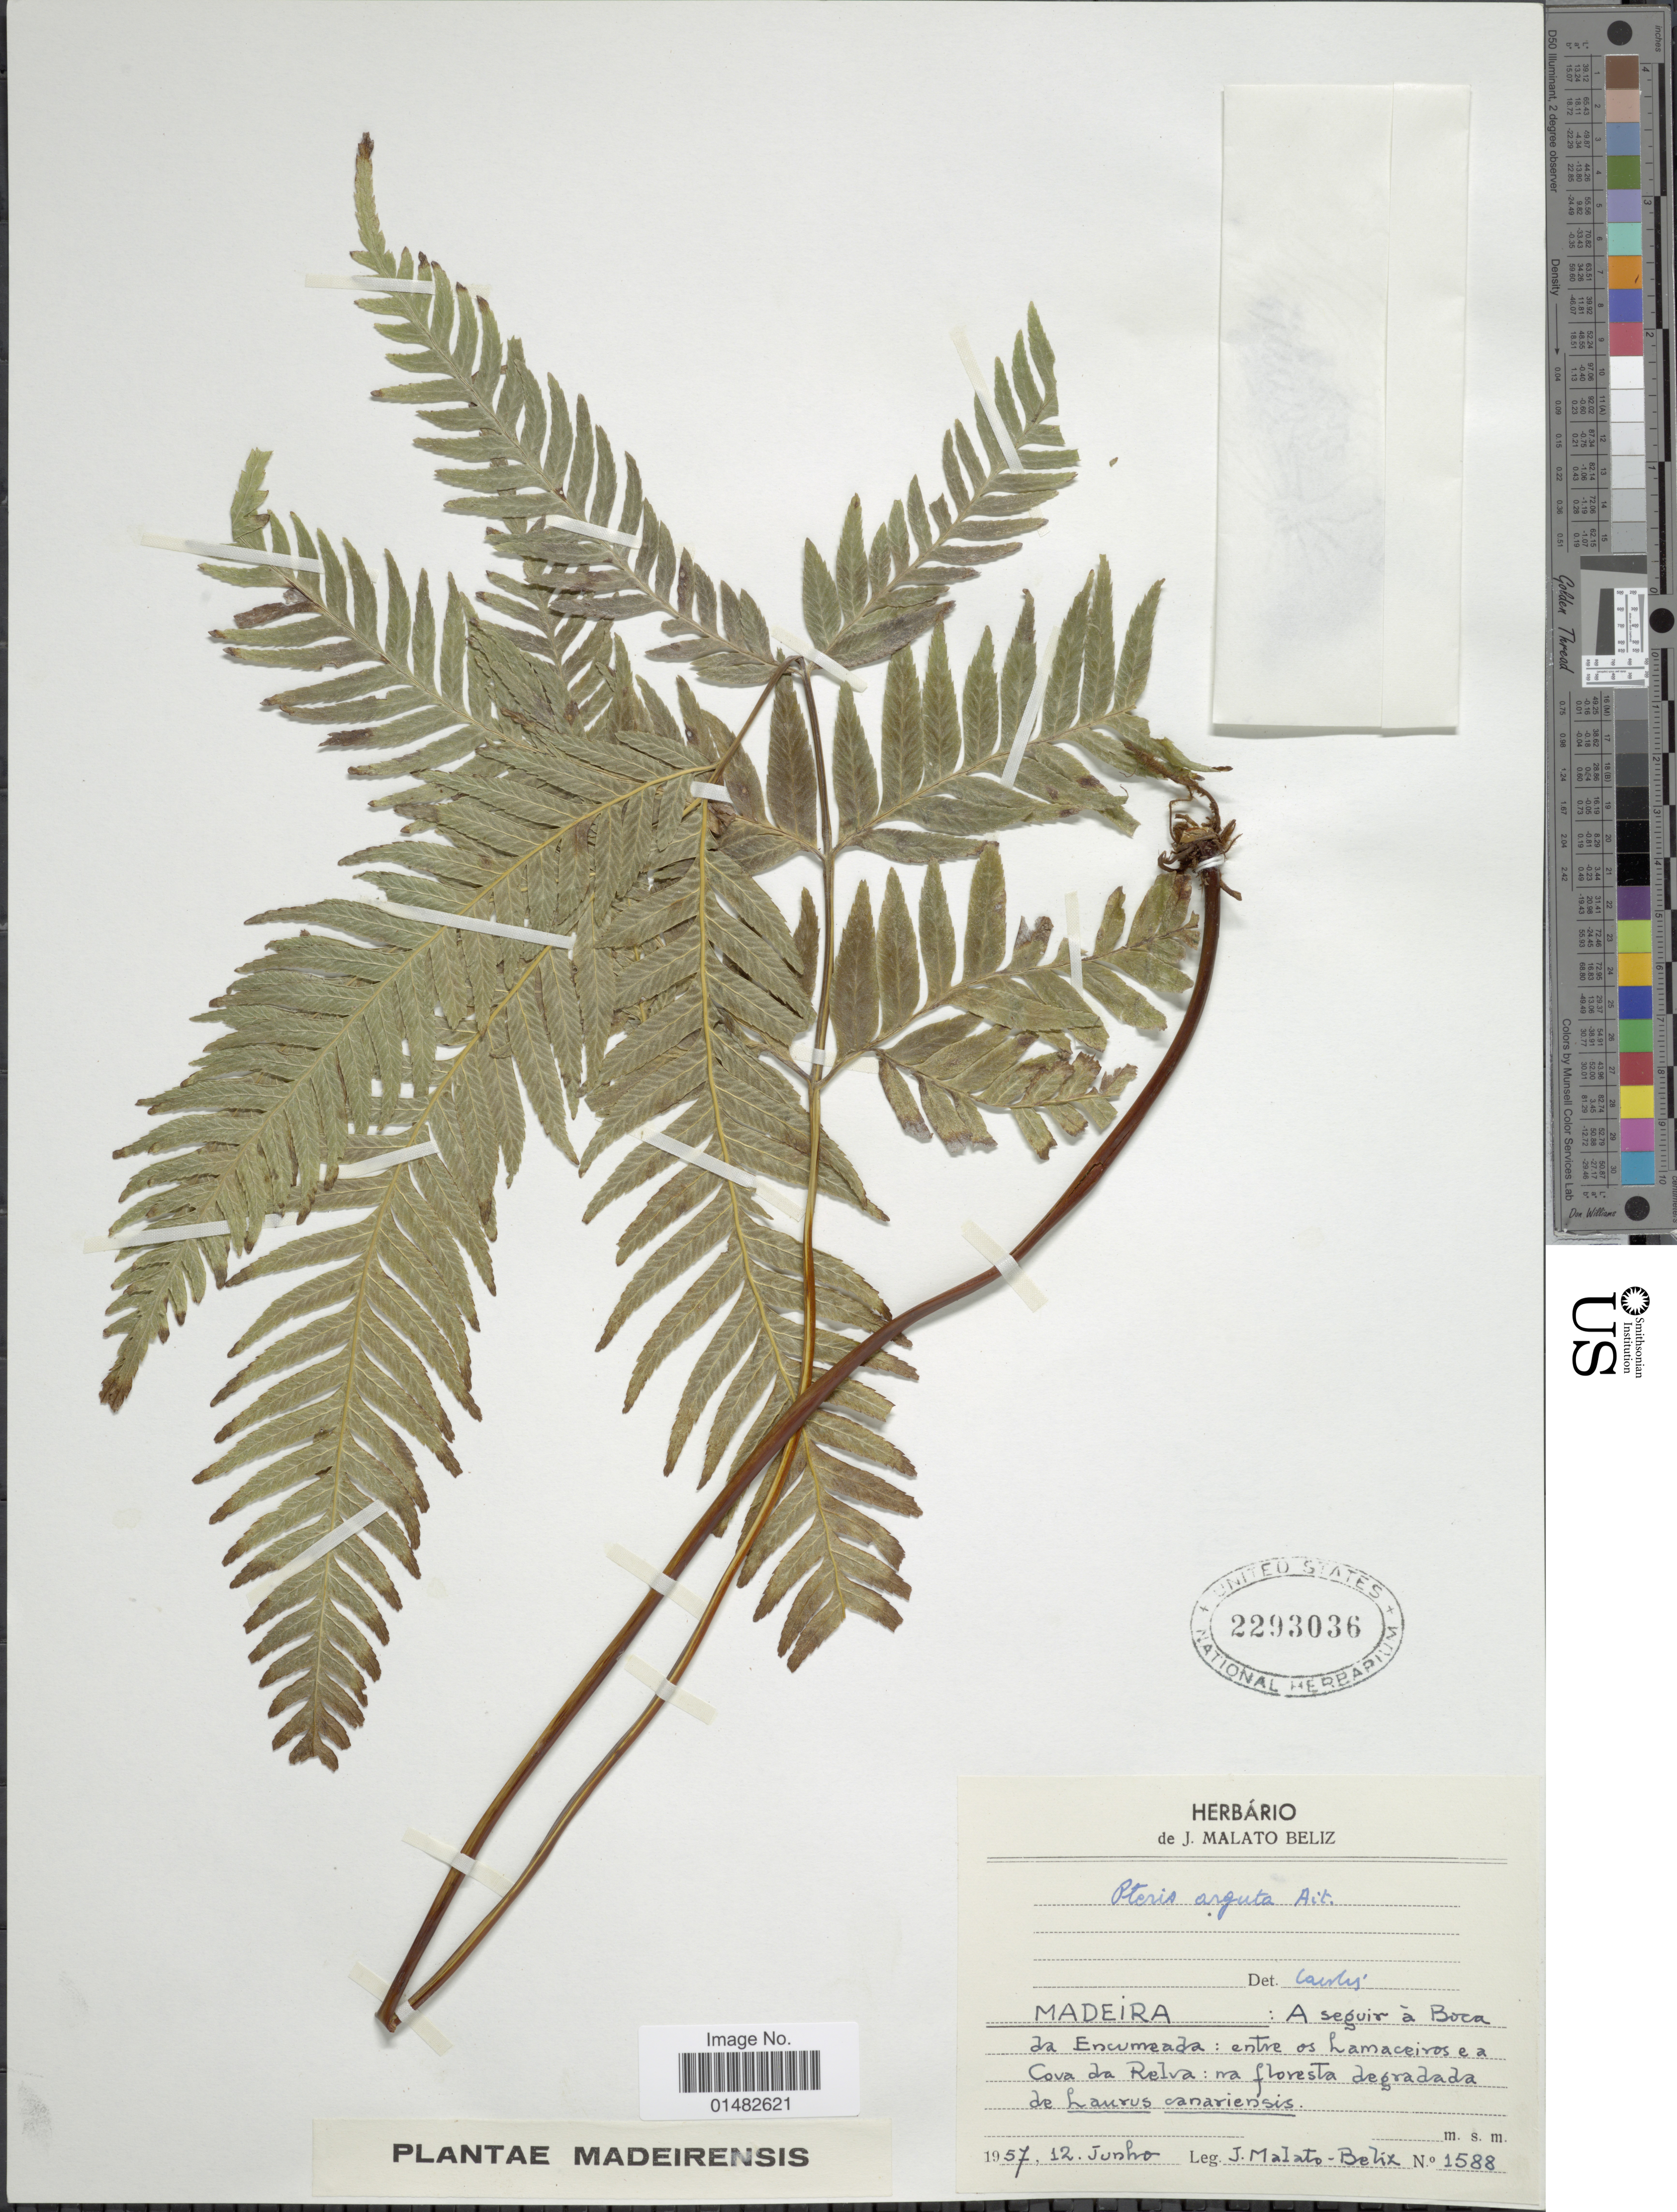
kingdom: Plantae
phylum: Tracheophyta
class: Polypodiopsida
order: Polypodiales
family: Pteridaceae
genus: Pteris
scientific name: Pteris arguta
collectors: J. Malato-Beliz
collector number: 1588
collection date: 1957-06-12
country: Portugal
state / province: Madeira (Aut. Reg.)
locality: La Encumeada: entre os Lamaceiros e a Cova da Relva: ma floresta degradada de Laurus canariensis [interpreted]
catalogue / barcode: US 2293036